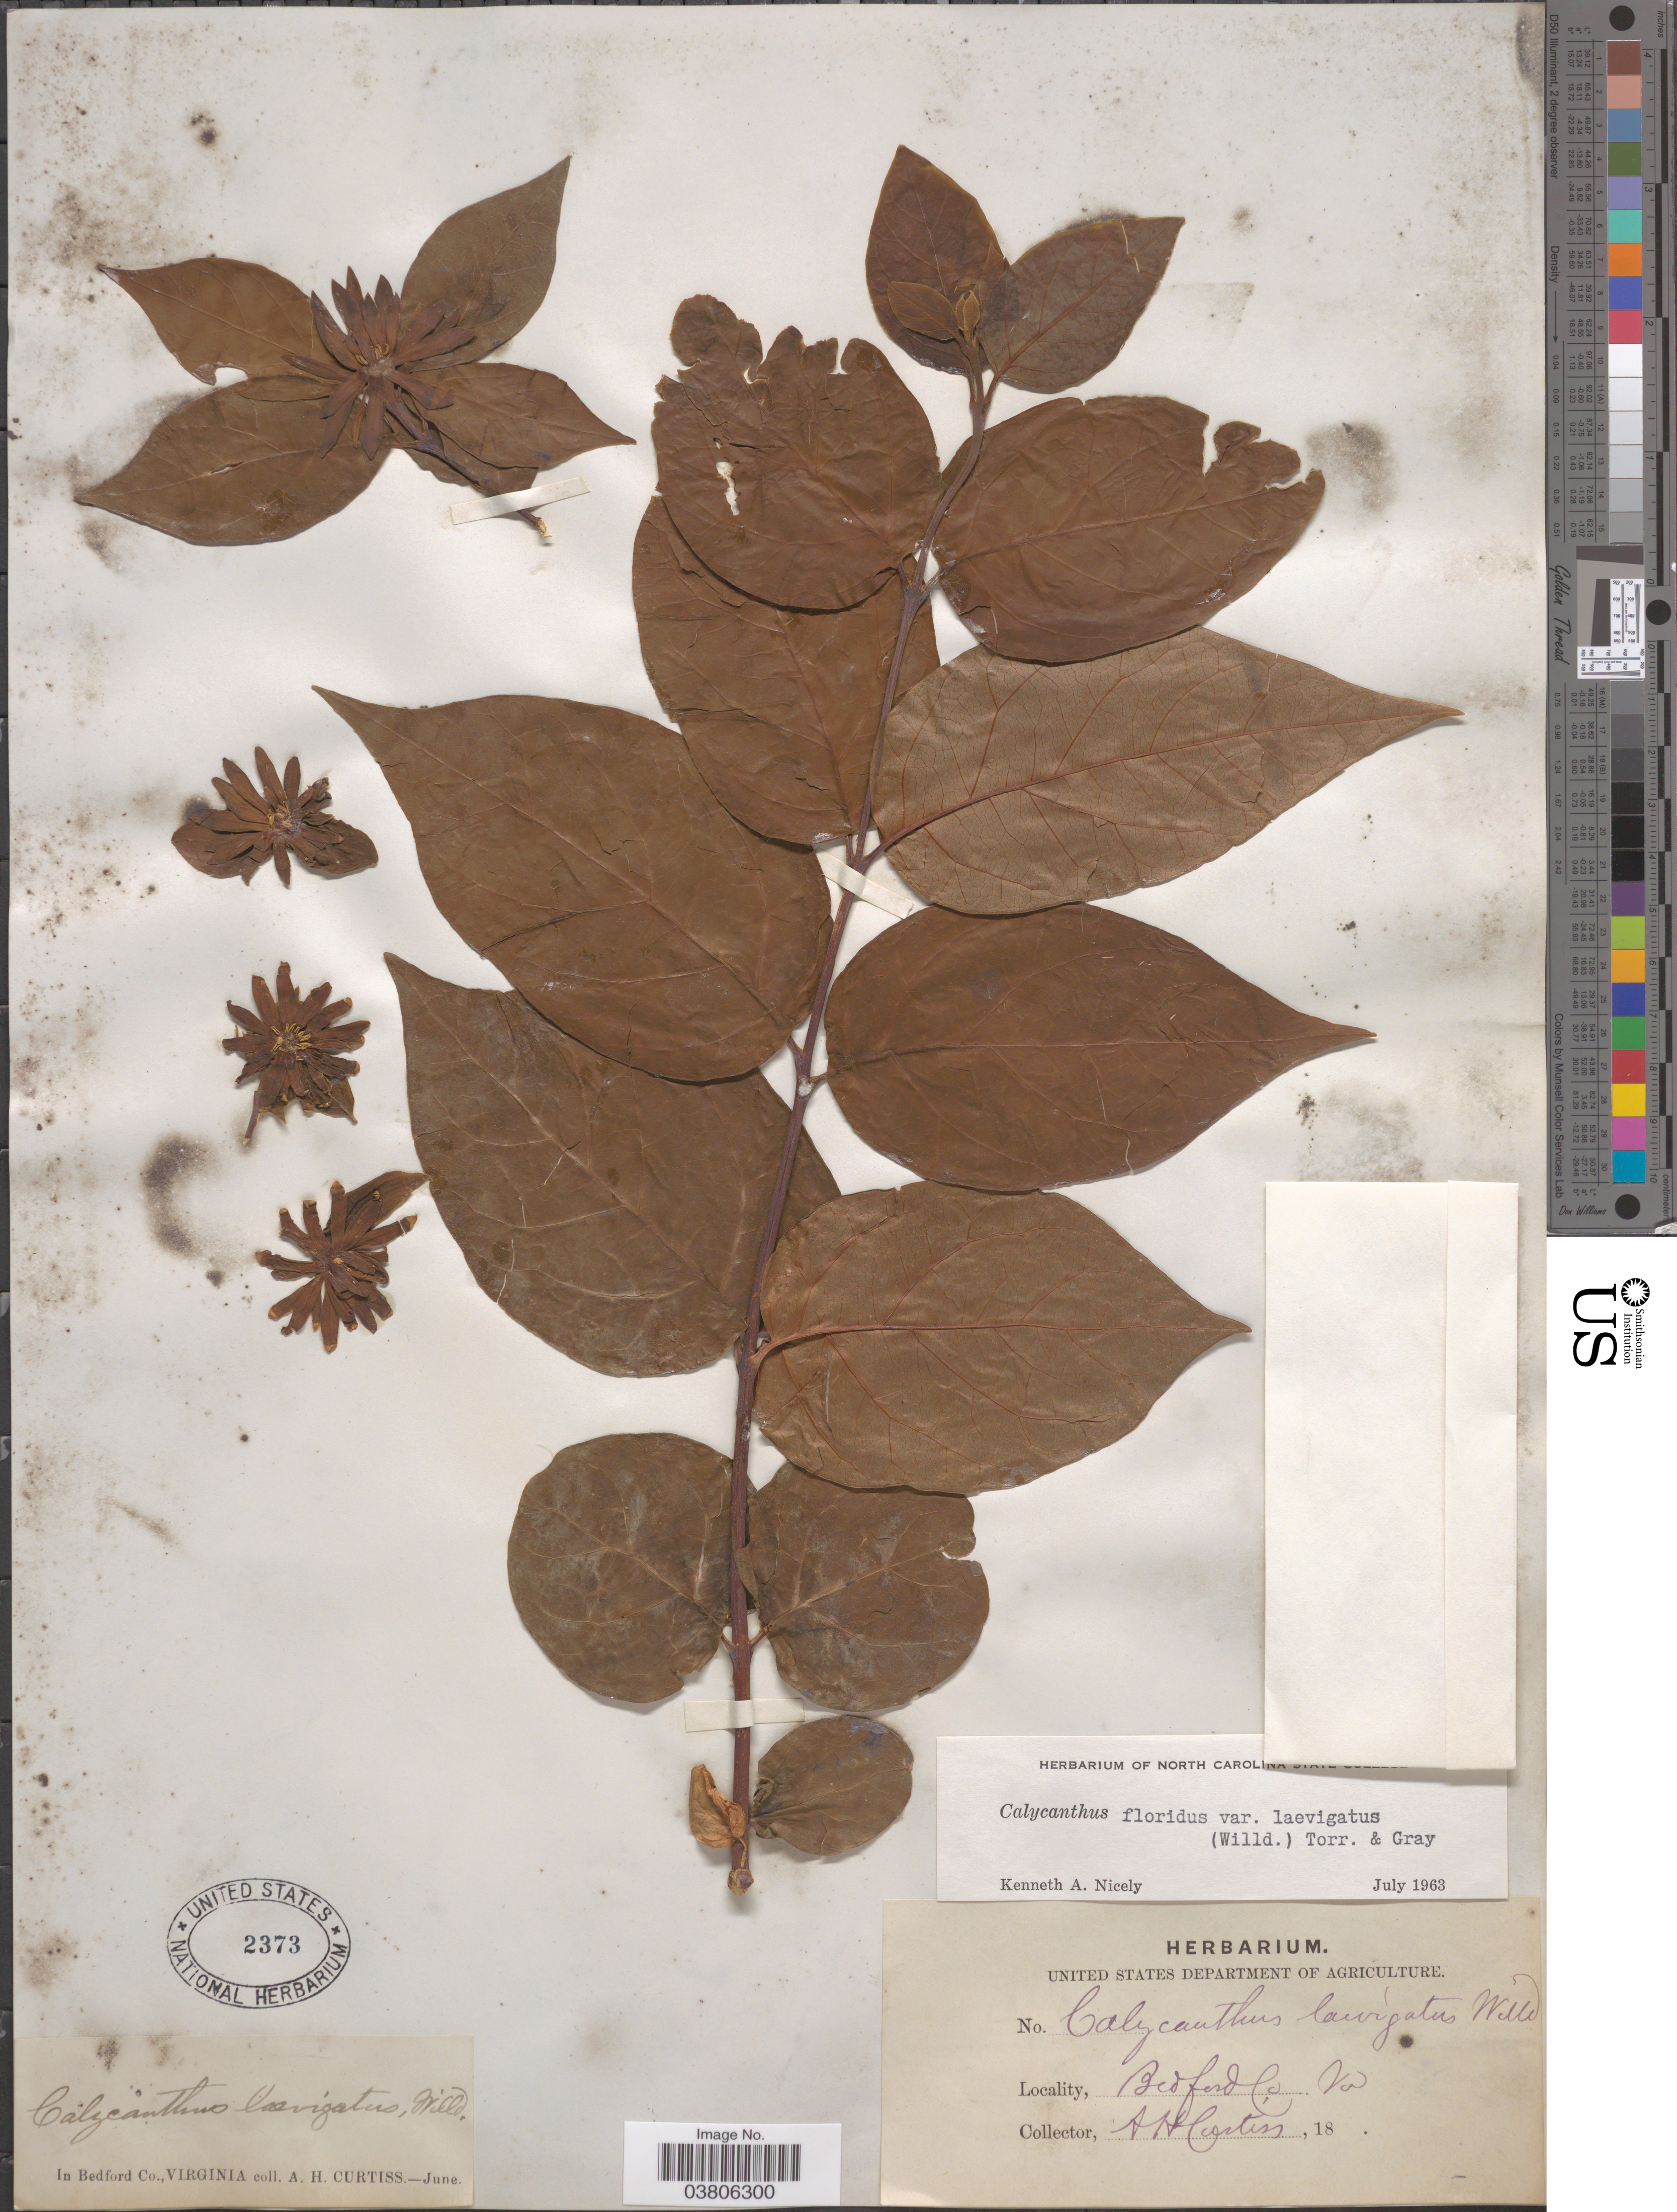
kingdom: Plantae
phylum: Tracheophyta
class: Magnoliopsida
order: Laurales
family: Calycanthaceae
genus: Calycanthus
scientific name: Calycanthus floridus var. laevigatus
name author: (Willd.) Torr. & A. Gray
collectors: A. H. Curtiss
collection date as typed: June 18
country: United States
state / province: Virginia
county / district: Bedford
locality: In Bedford Co.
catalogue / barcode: US 2373